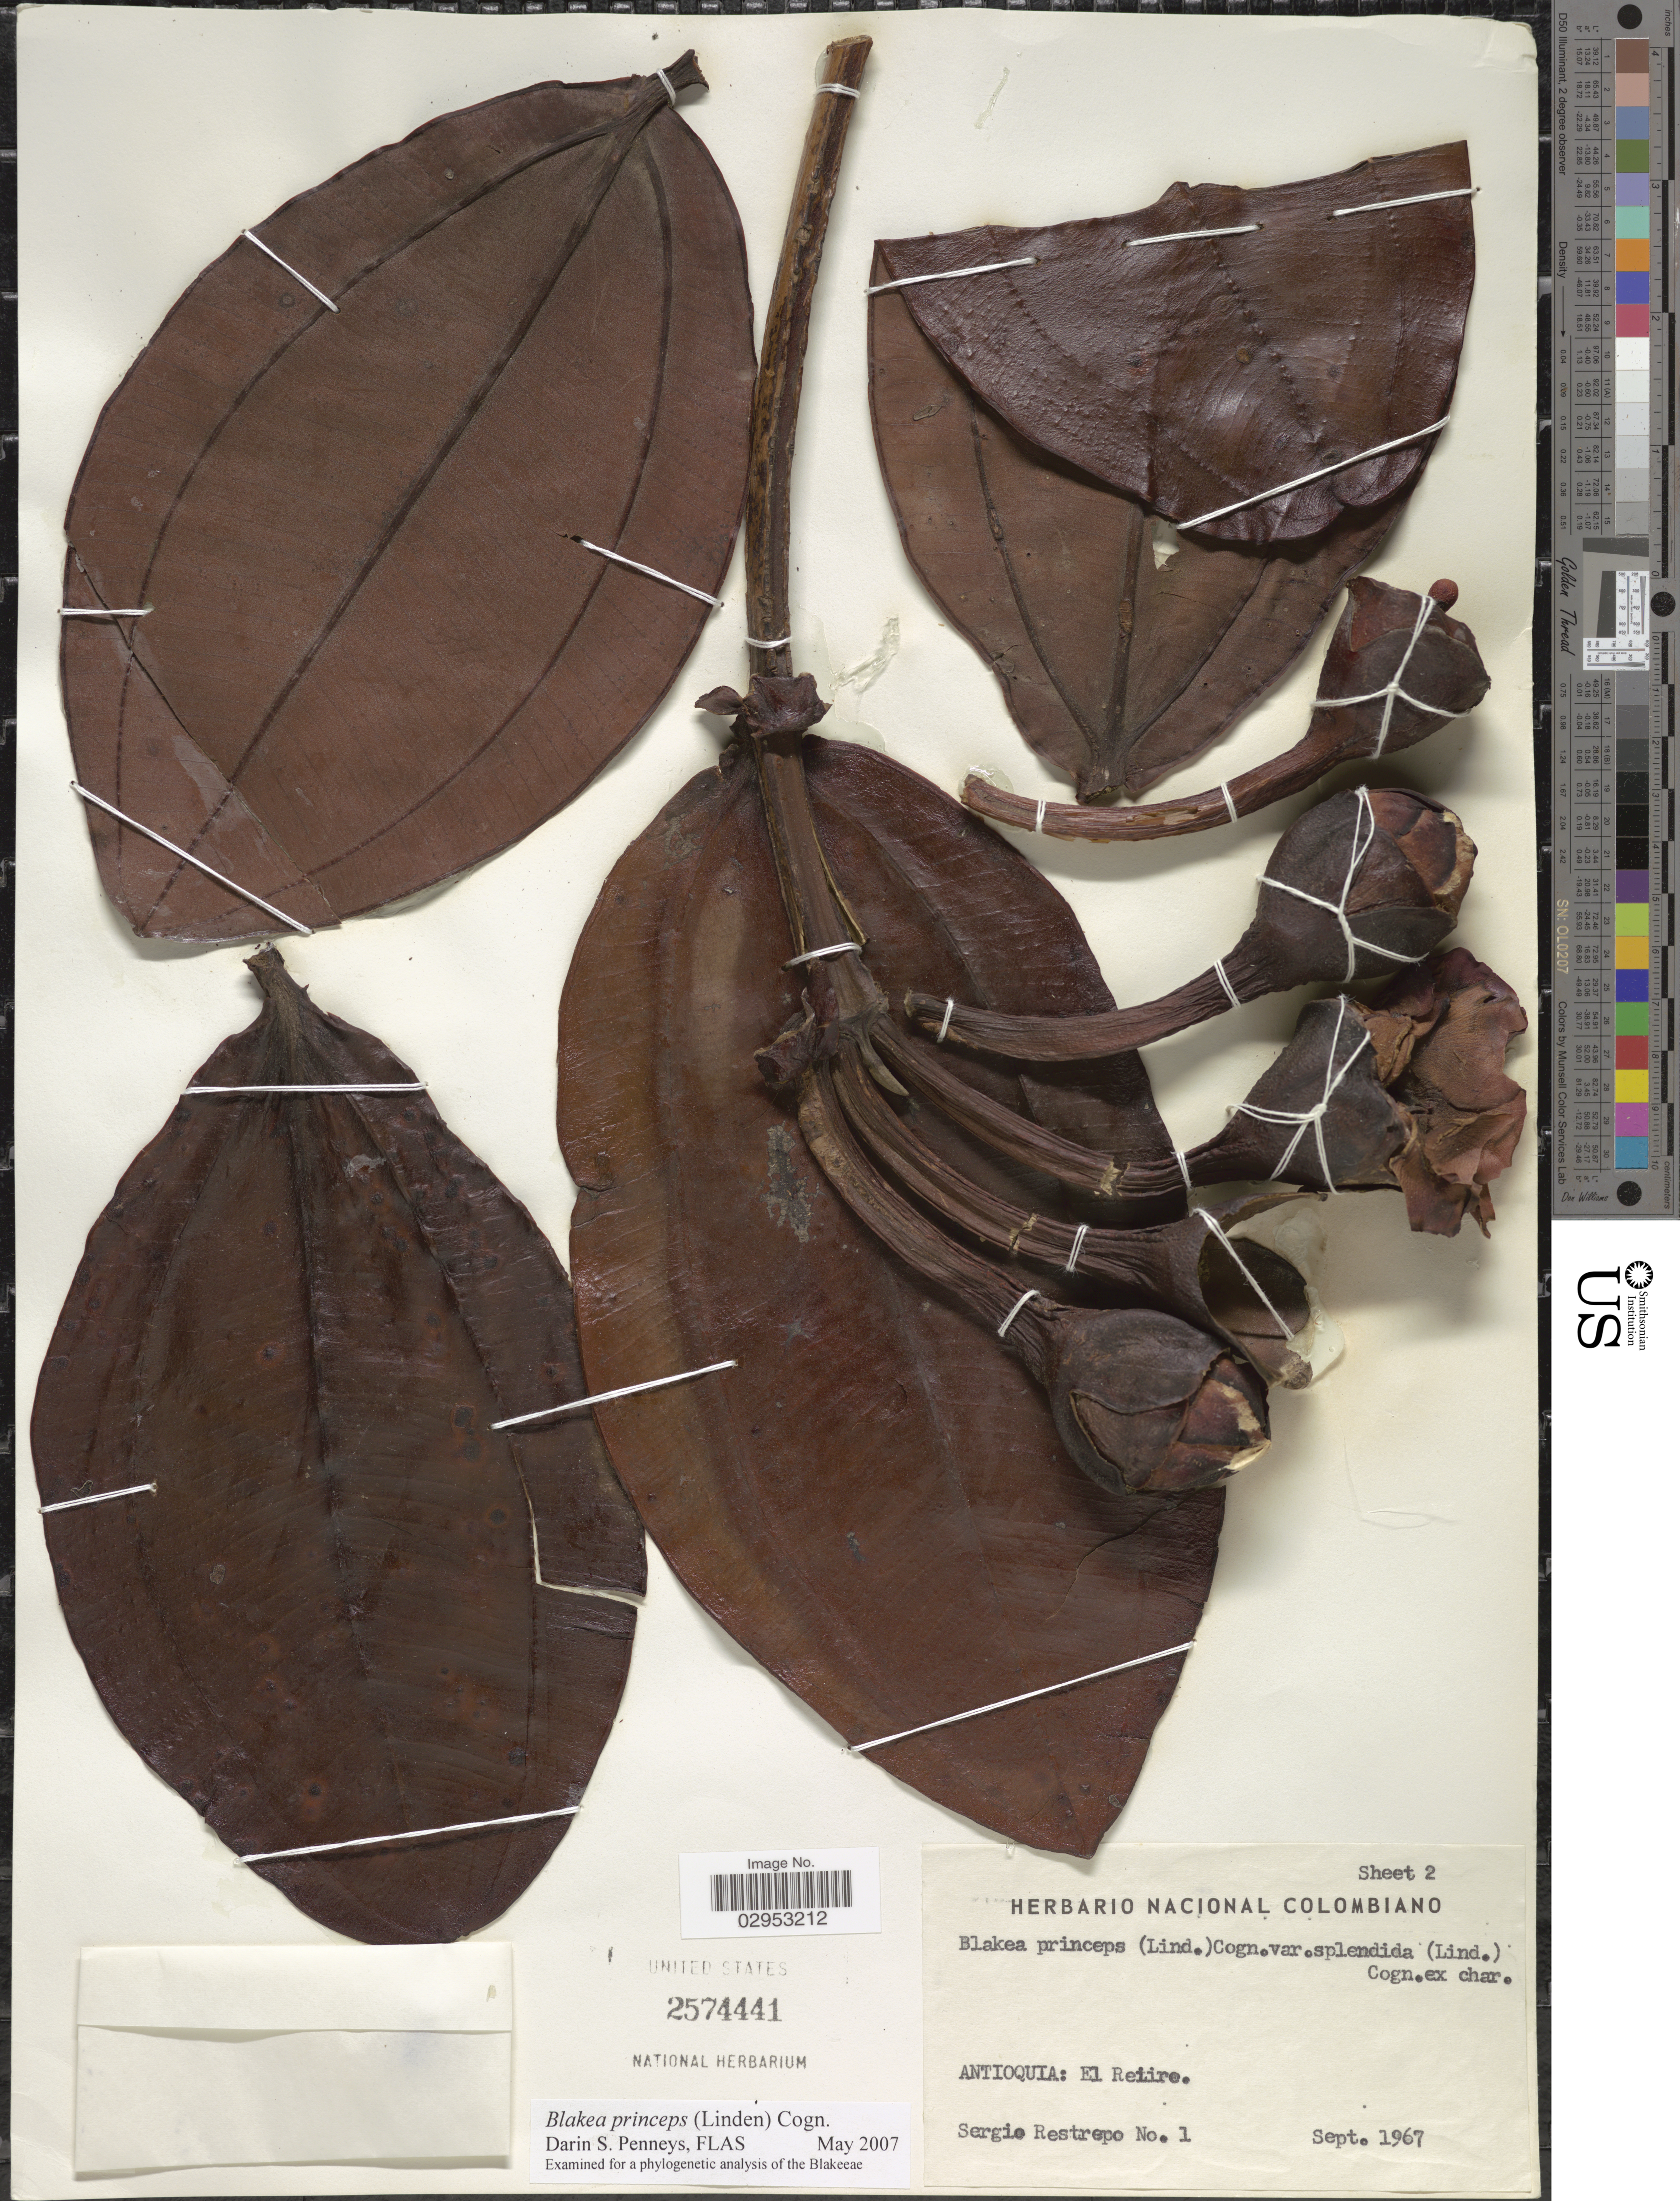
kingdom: Plantae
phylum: Tracheophyta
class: Magnoliopsida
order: Myrtales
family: Melastomataceae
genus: Blakea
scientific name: Blakea princeps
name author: (Linden & Mast.) Cogn.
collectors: S. Restrepo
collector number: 1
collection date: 1967-09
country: Colombia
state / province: Antioquia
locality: El Retiro.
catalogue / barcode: US 2574441